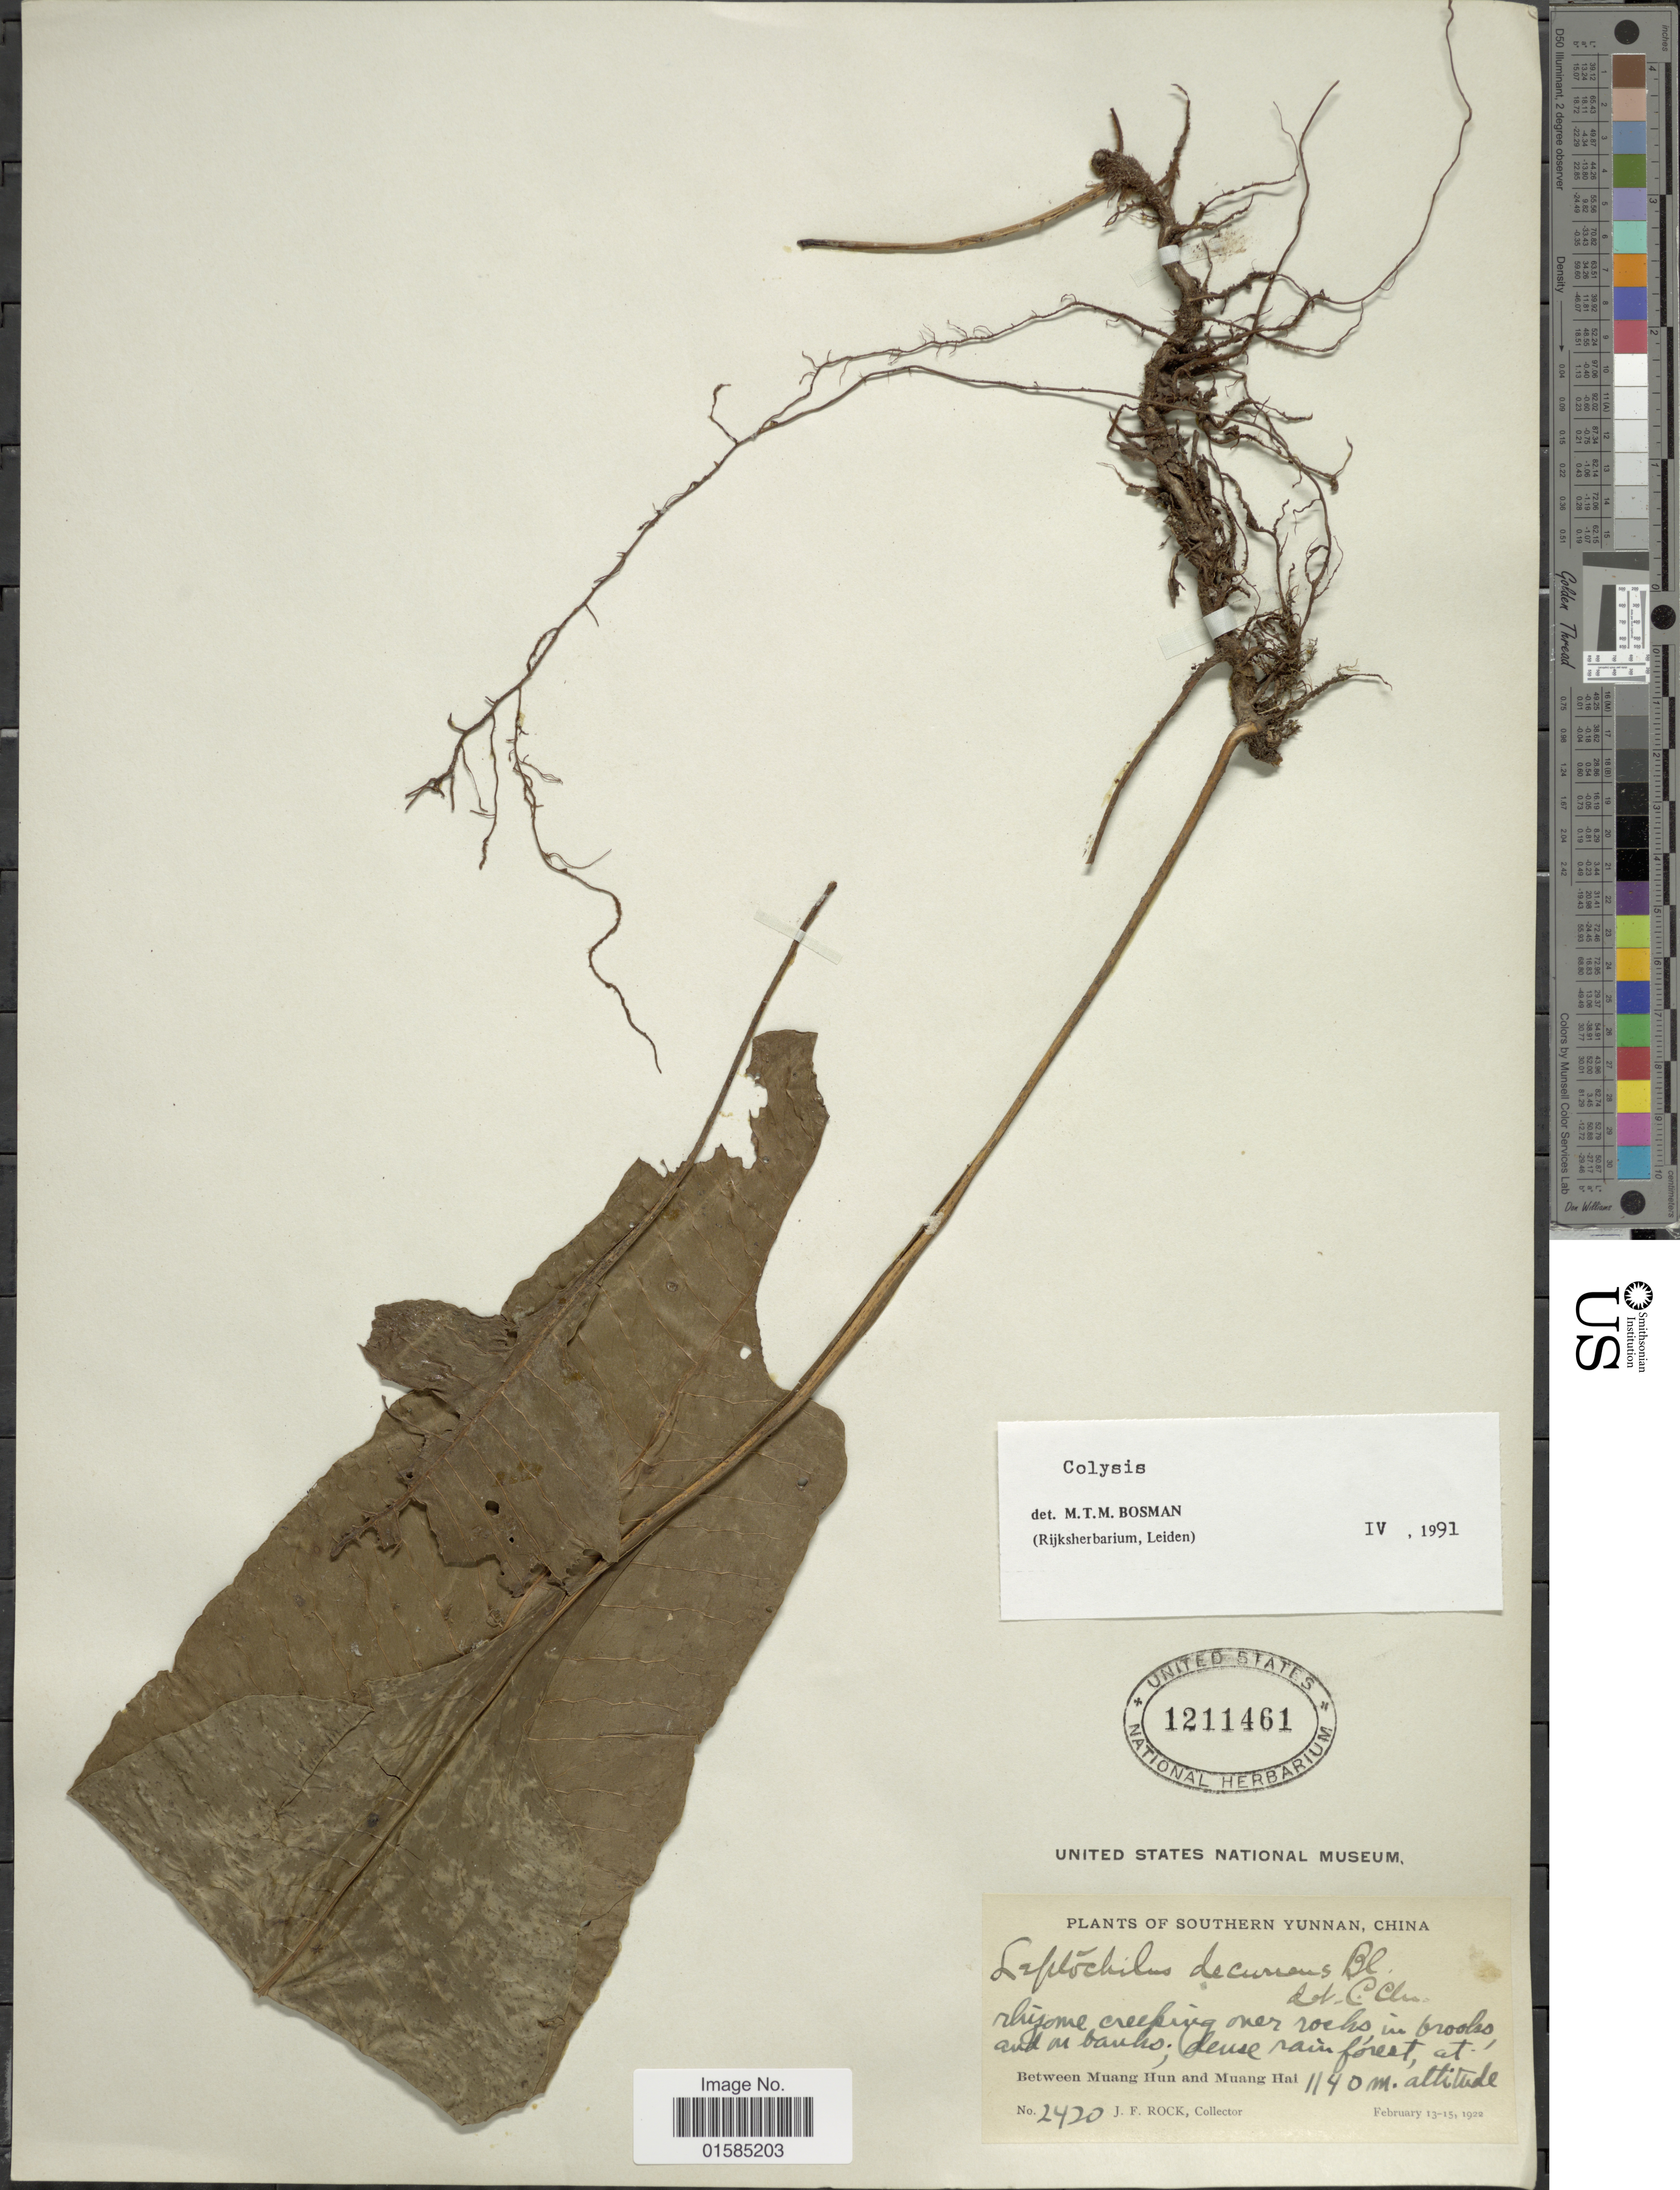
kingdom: Plantae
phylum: Tracheophyta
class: Polypodiopsida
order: Polypodiales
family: Polypodiaceae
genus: Leptochilus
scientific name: Leptochilus decurrens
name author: Blume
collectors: J. Rock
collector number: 2420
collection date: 1922-02-13/1922-02-15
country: China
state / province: Yunnan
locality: Southern Yunnan, China, between Muang Hun and Muang Hai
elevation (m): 1140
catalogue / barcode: US 1211461